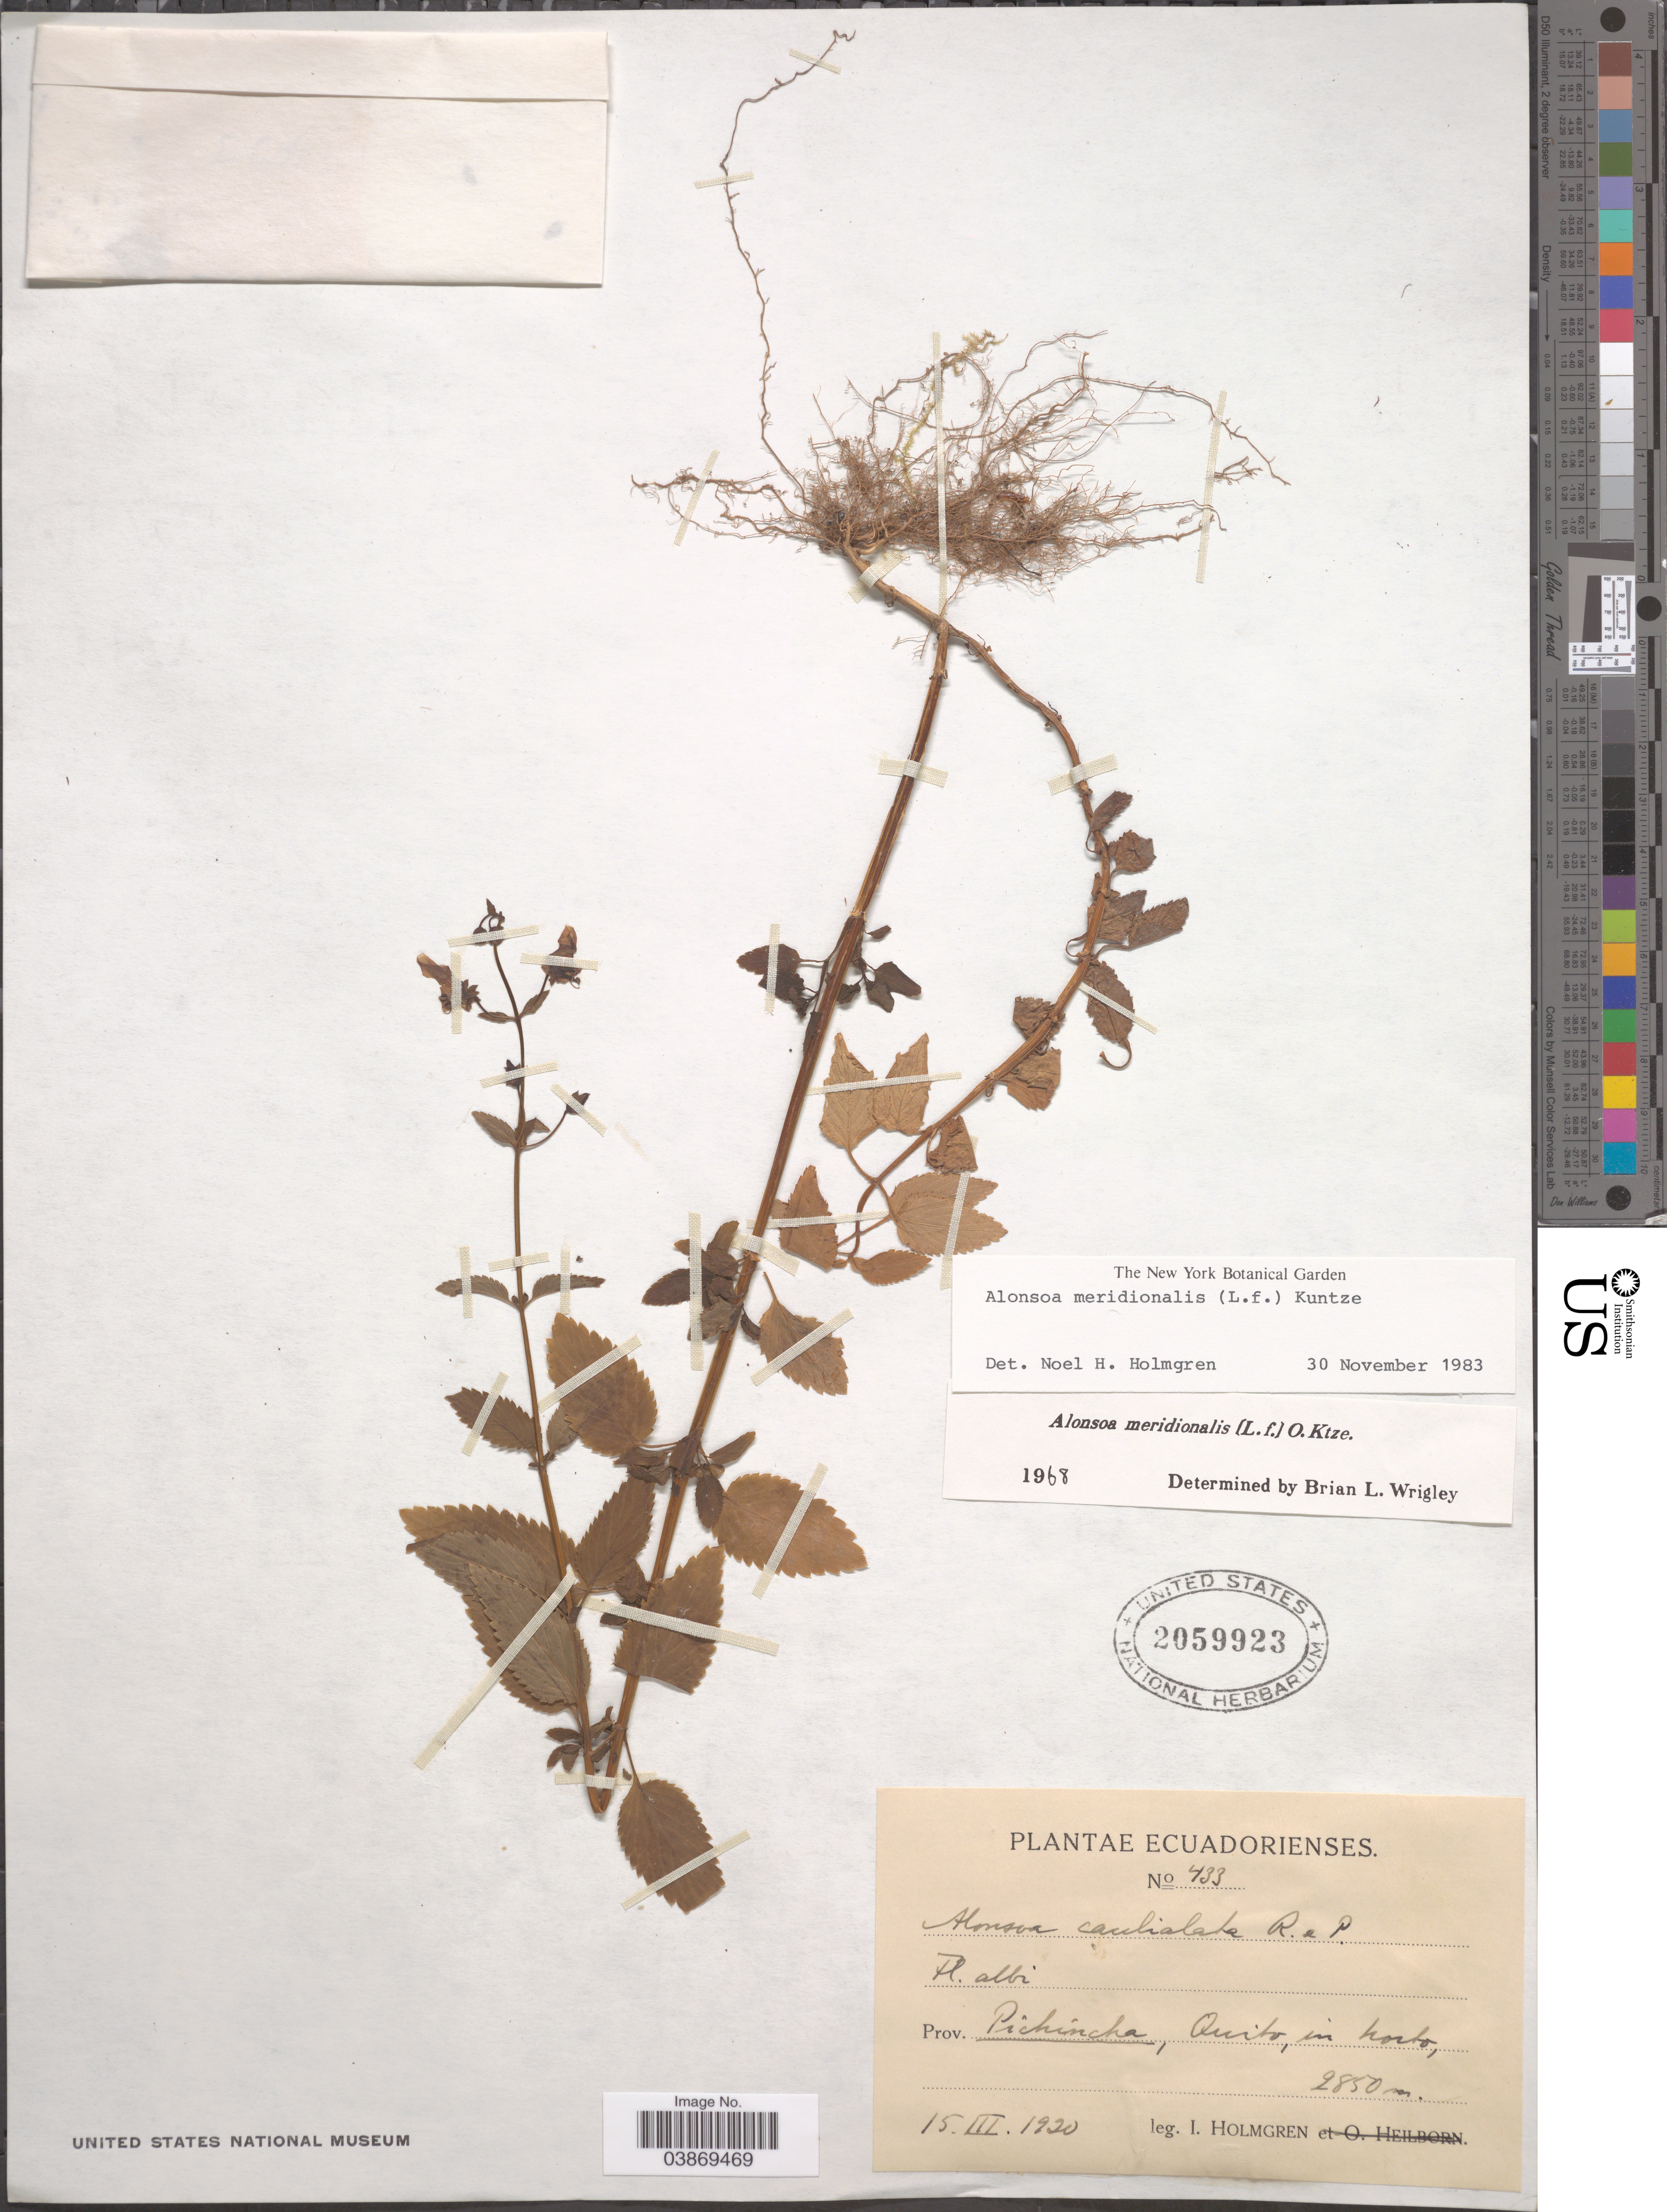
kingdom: Plantae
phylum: Tracheophyta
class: Magnoliopsida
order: Lamiales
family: Scrophulariaceae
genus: Alonsoa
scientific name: Alonsoa meridionalis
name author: (L. f.) Kuntze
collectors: I. Holmgren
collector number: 433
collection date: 1920-03-15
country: Ecuador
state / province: Pichincha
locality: Quito, in horto.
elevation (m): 2850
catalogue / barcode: US 2059923